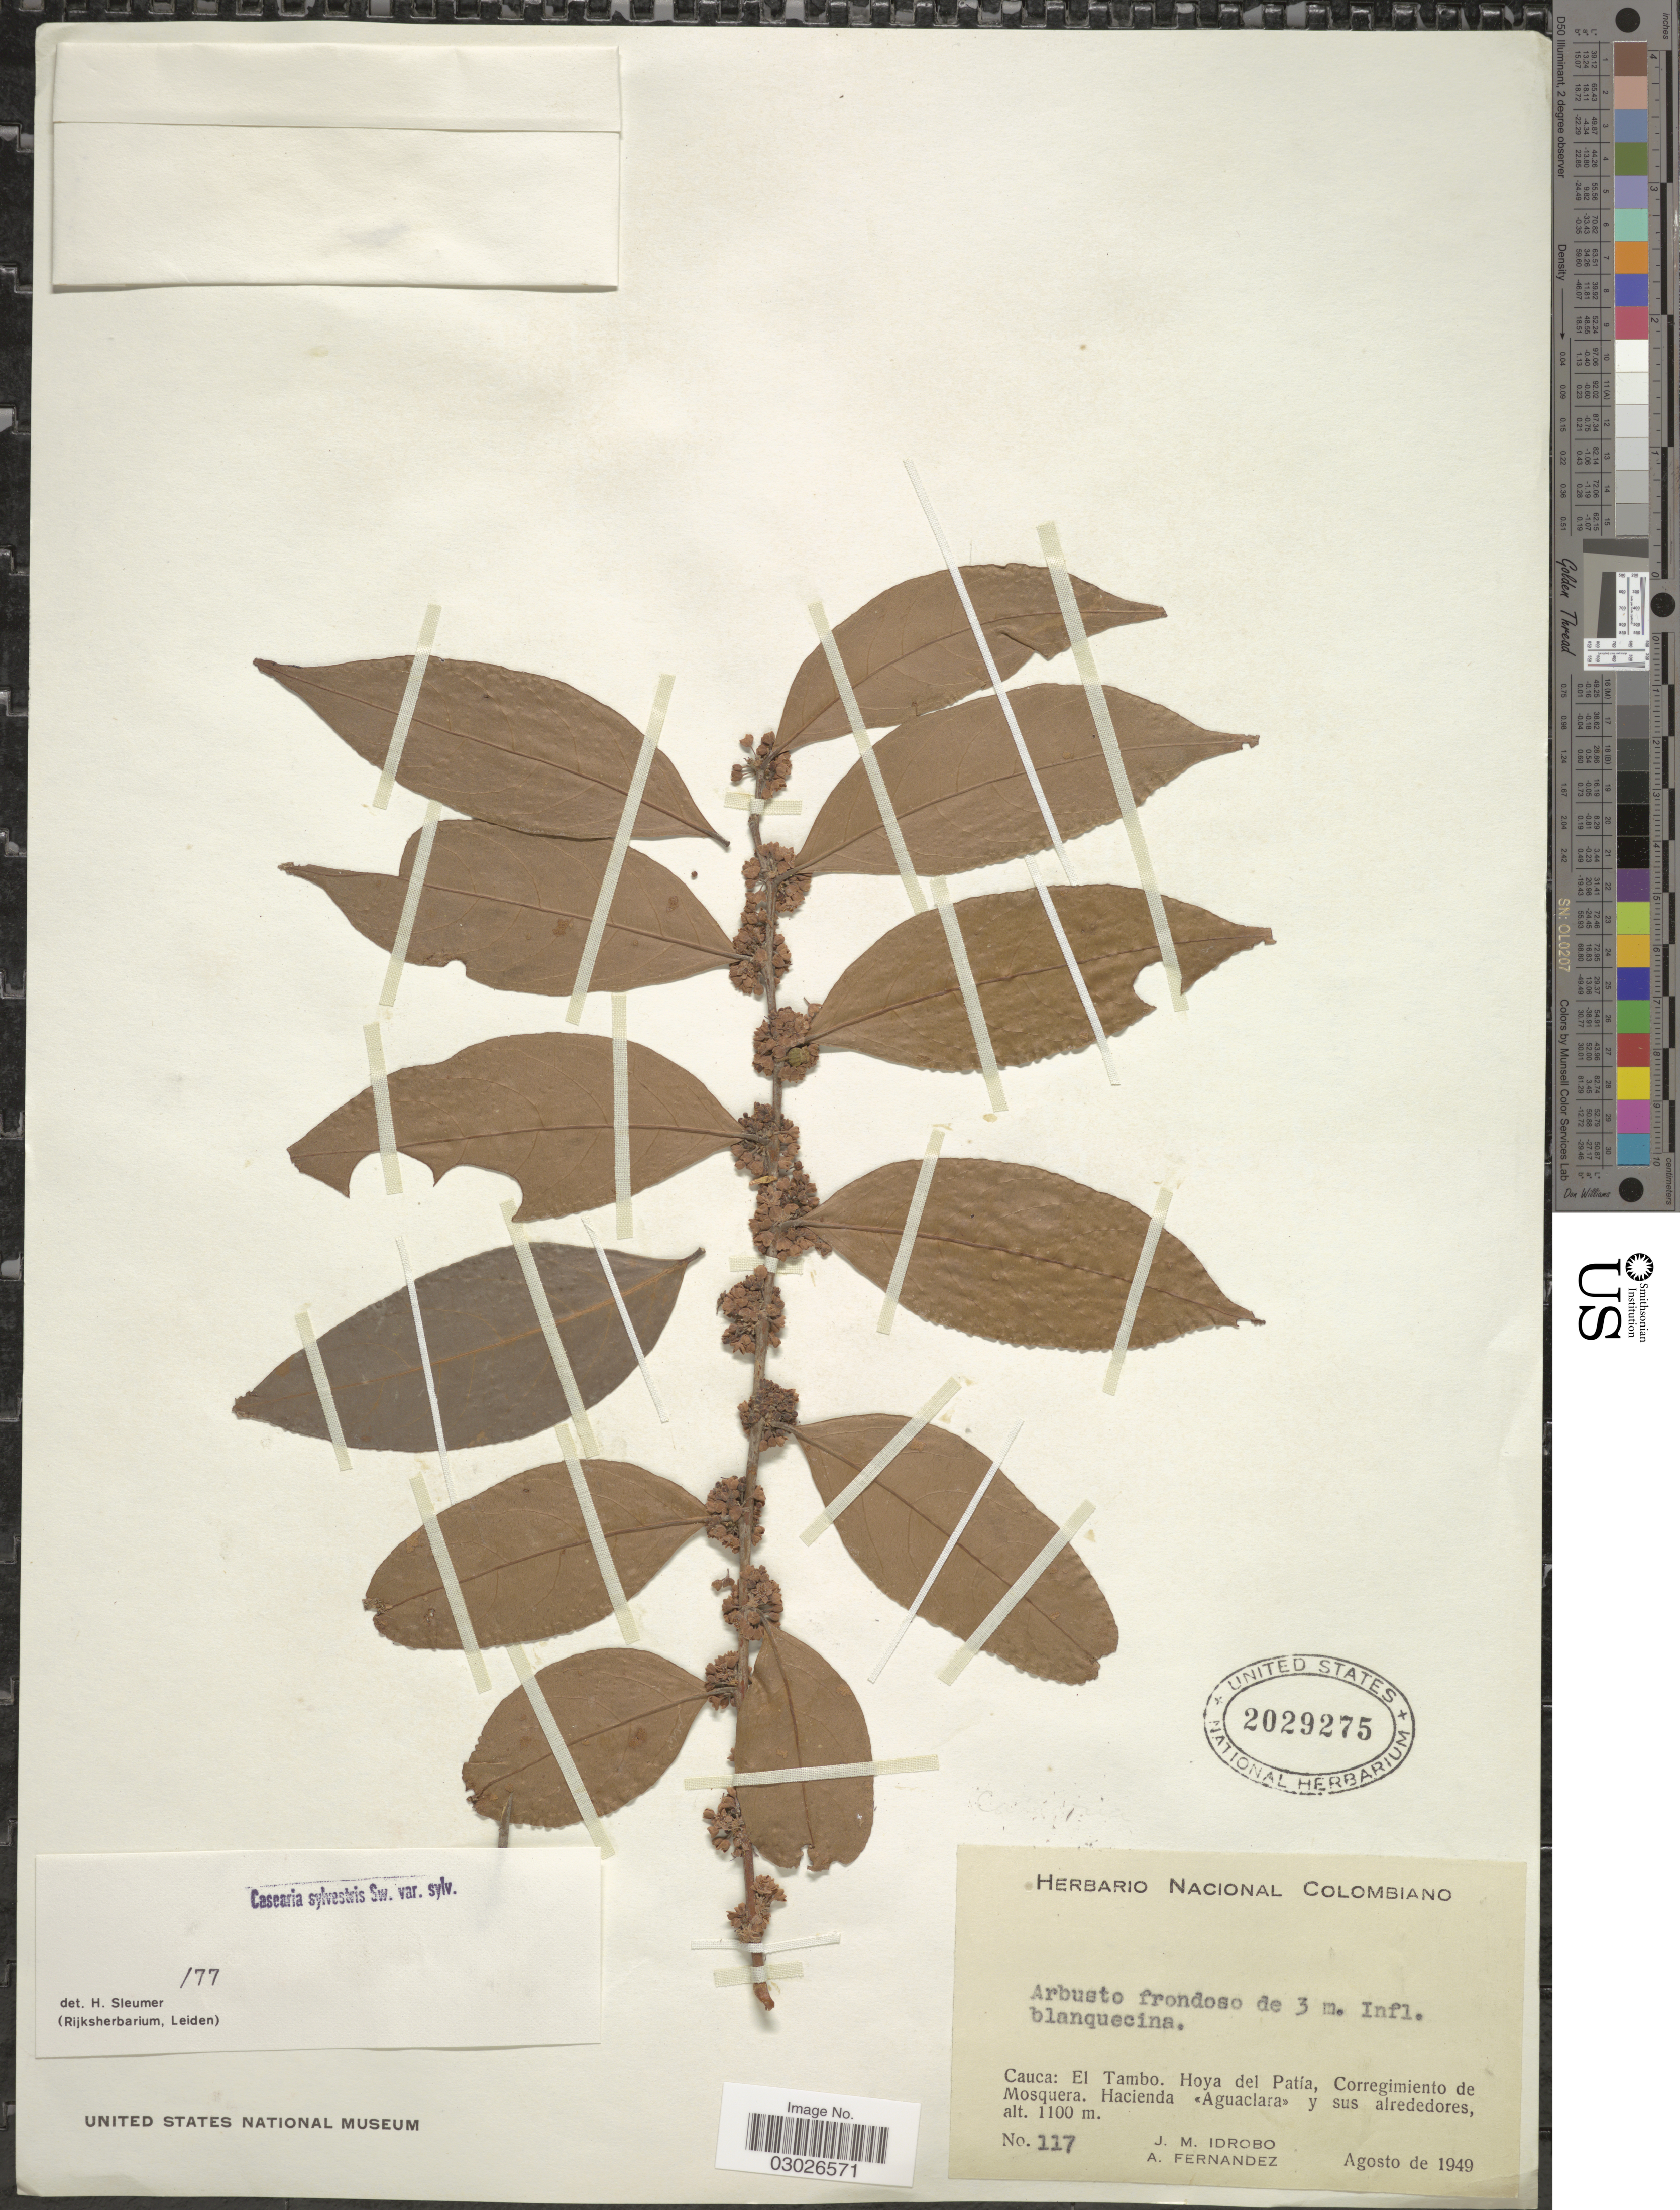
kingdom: Plantae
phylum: Tracheophyta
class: Magnoliopsida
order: Malpighiales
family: Salicaceae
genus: Casearia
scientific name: Casearia sylvestris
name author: Sw.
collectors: J. M. Idrobo & A. Fernandez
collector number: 117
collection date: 1949-08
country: Colombia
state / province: Cauca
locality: El Tambo, Hoya del Patia, Corregimiento de Mosquera, Hacienda <<Aguaclara>> y sus alrededores.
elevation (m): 1100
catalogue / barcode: US 2029275